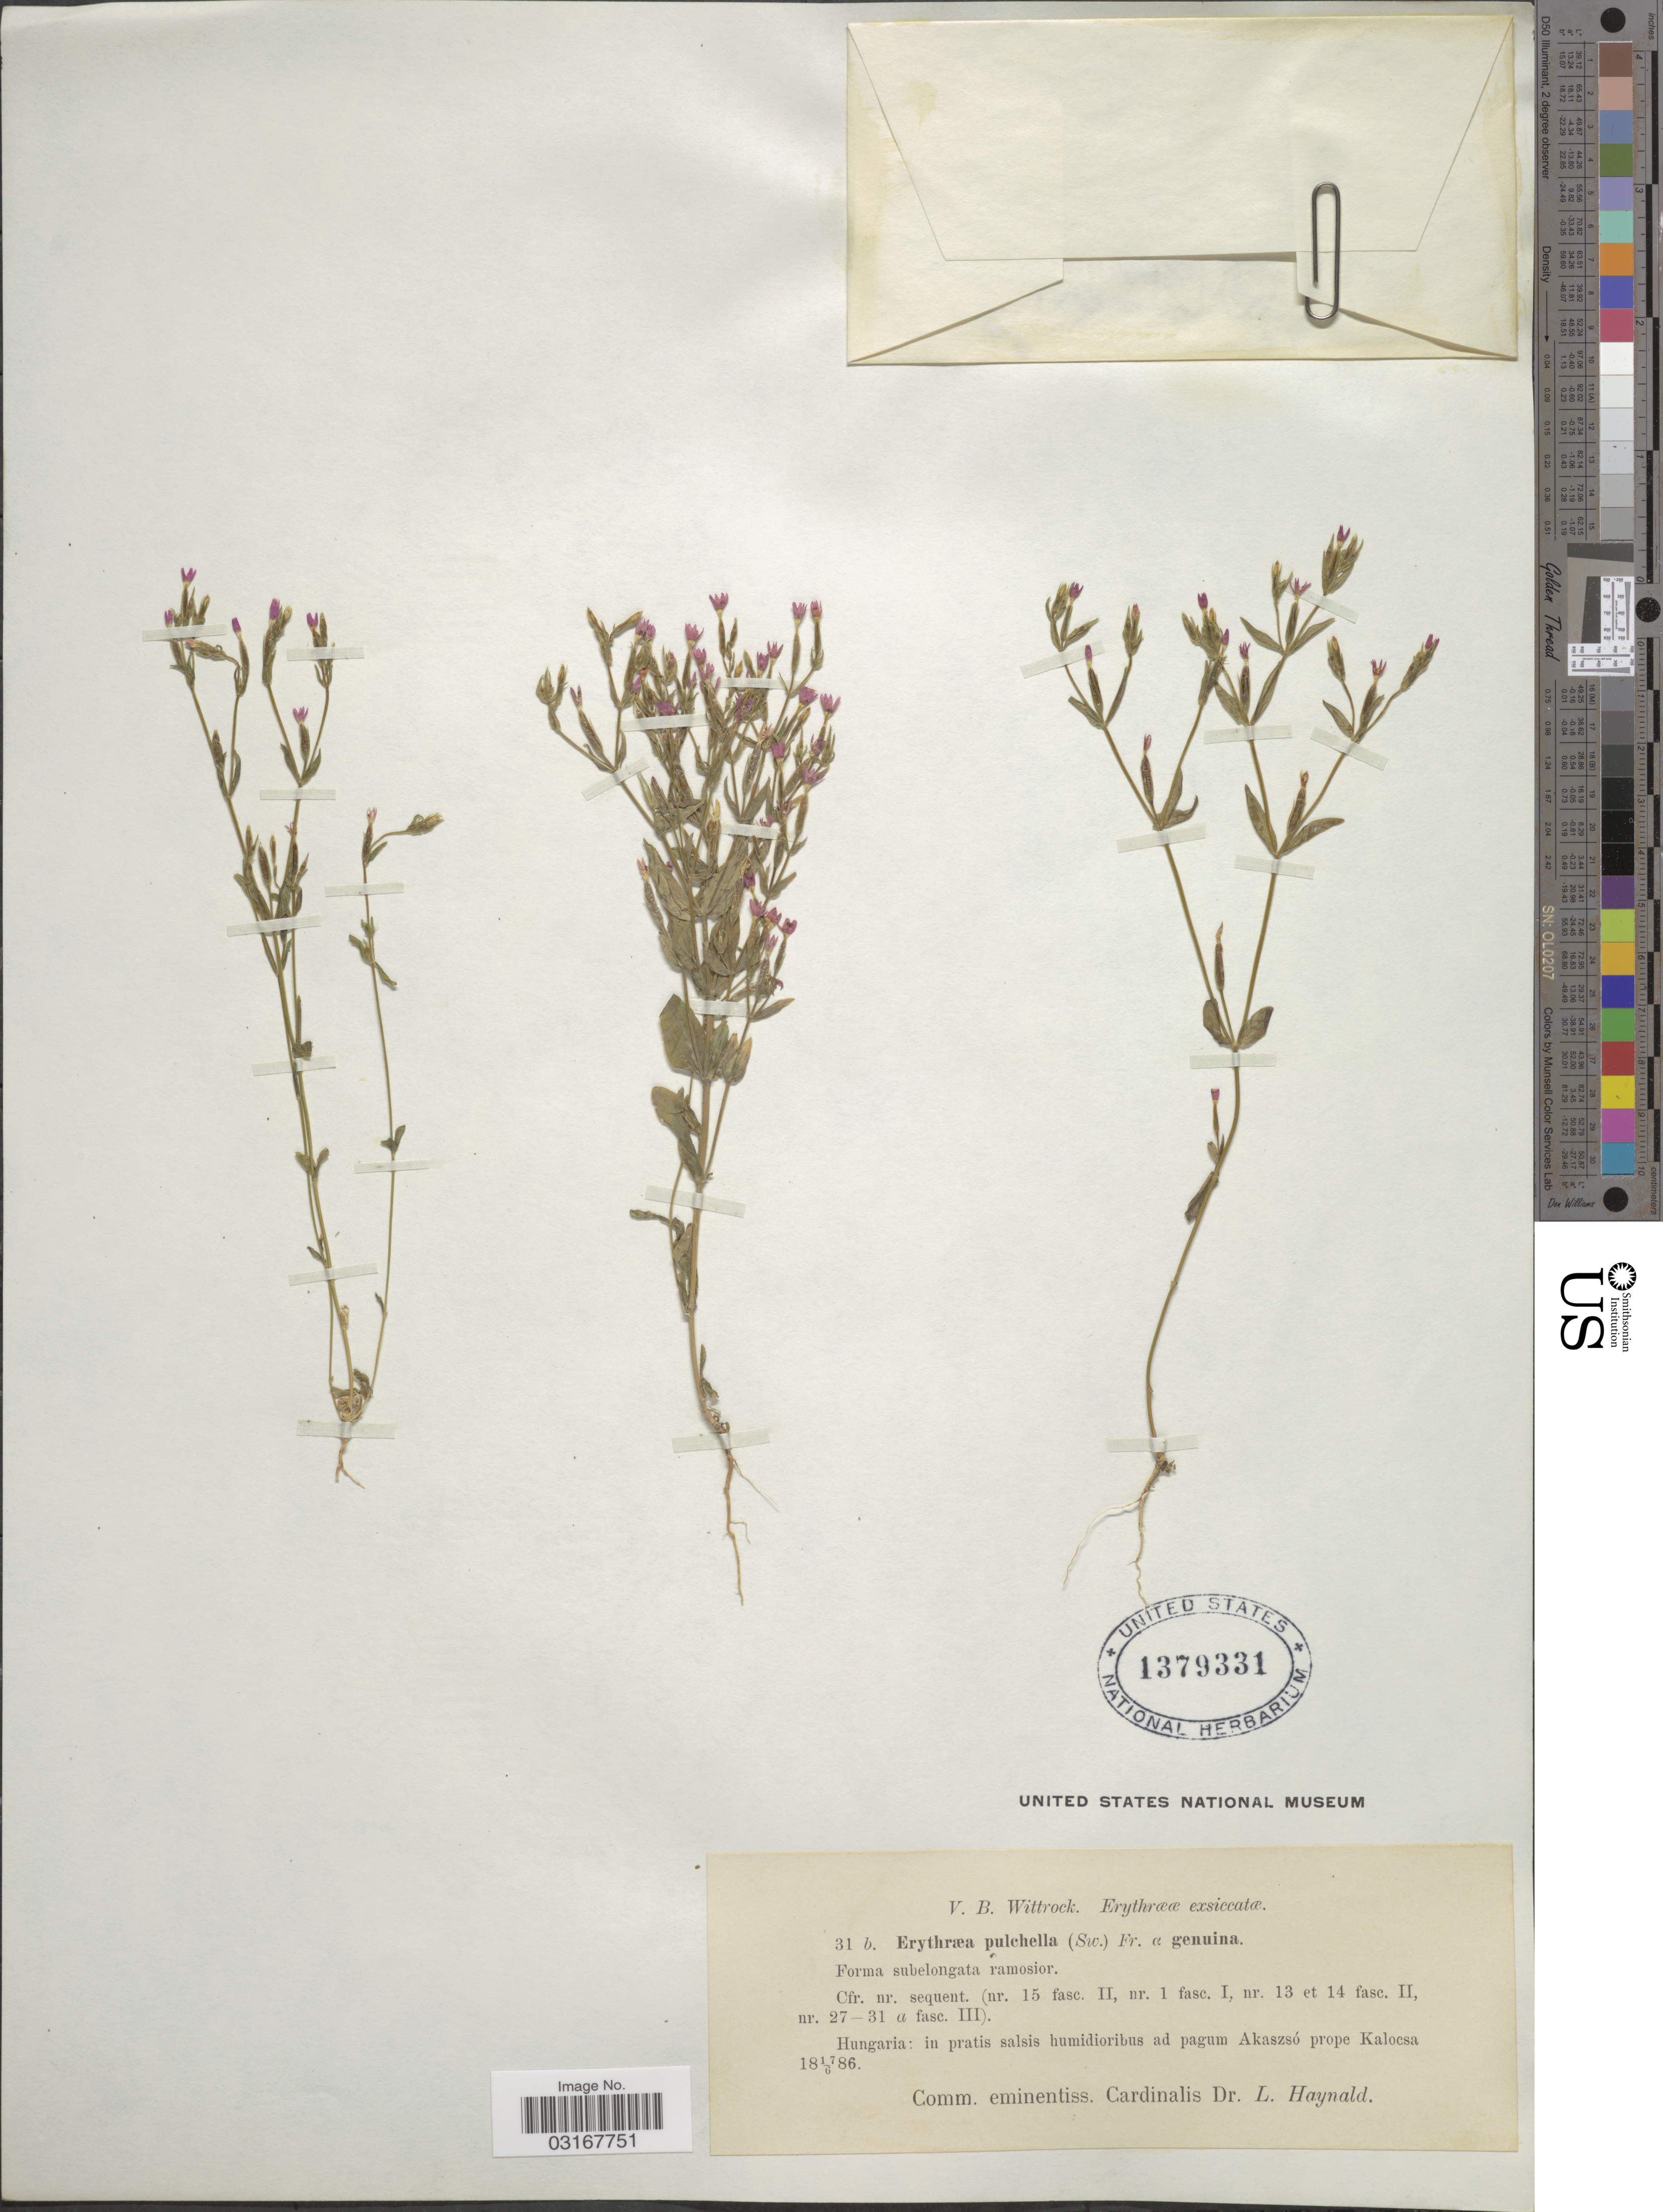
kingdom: Plantae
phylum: Tracheophyta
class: Magnoliopsida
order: Gentianales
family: Gentianaceae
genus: Centaurium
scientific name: Centaurium pulchellum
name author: (Sw.) Druce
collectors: V. Wittrock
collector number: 31b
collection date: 1886-06-17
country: Hungary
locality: In pratis salsis humidioribus ad pagum Akaszsó prope Kalocsa.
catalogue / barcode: US 1379331